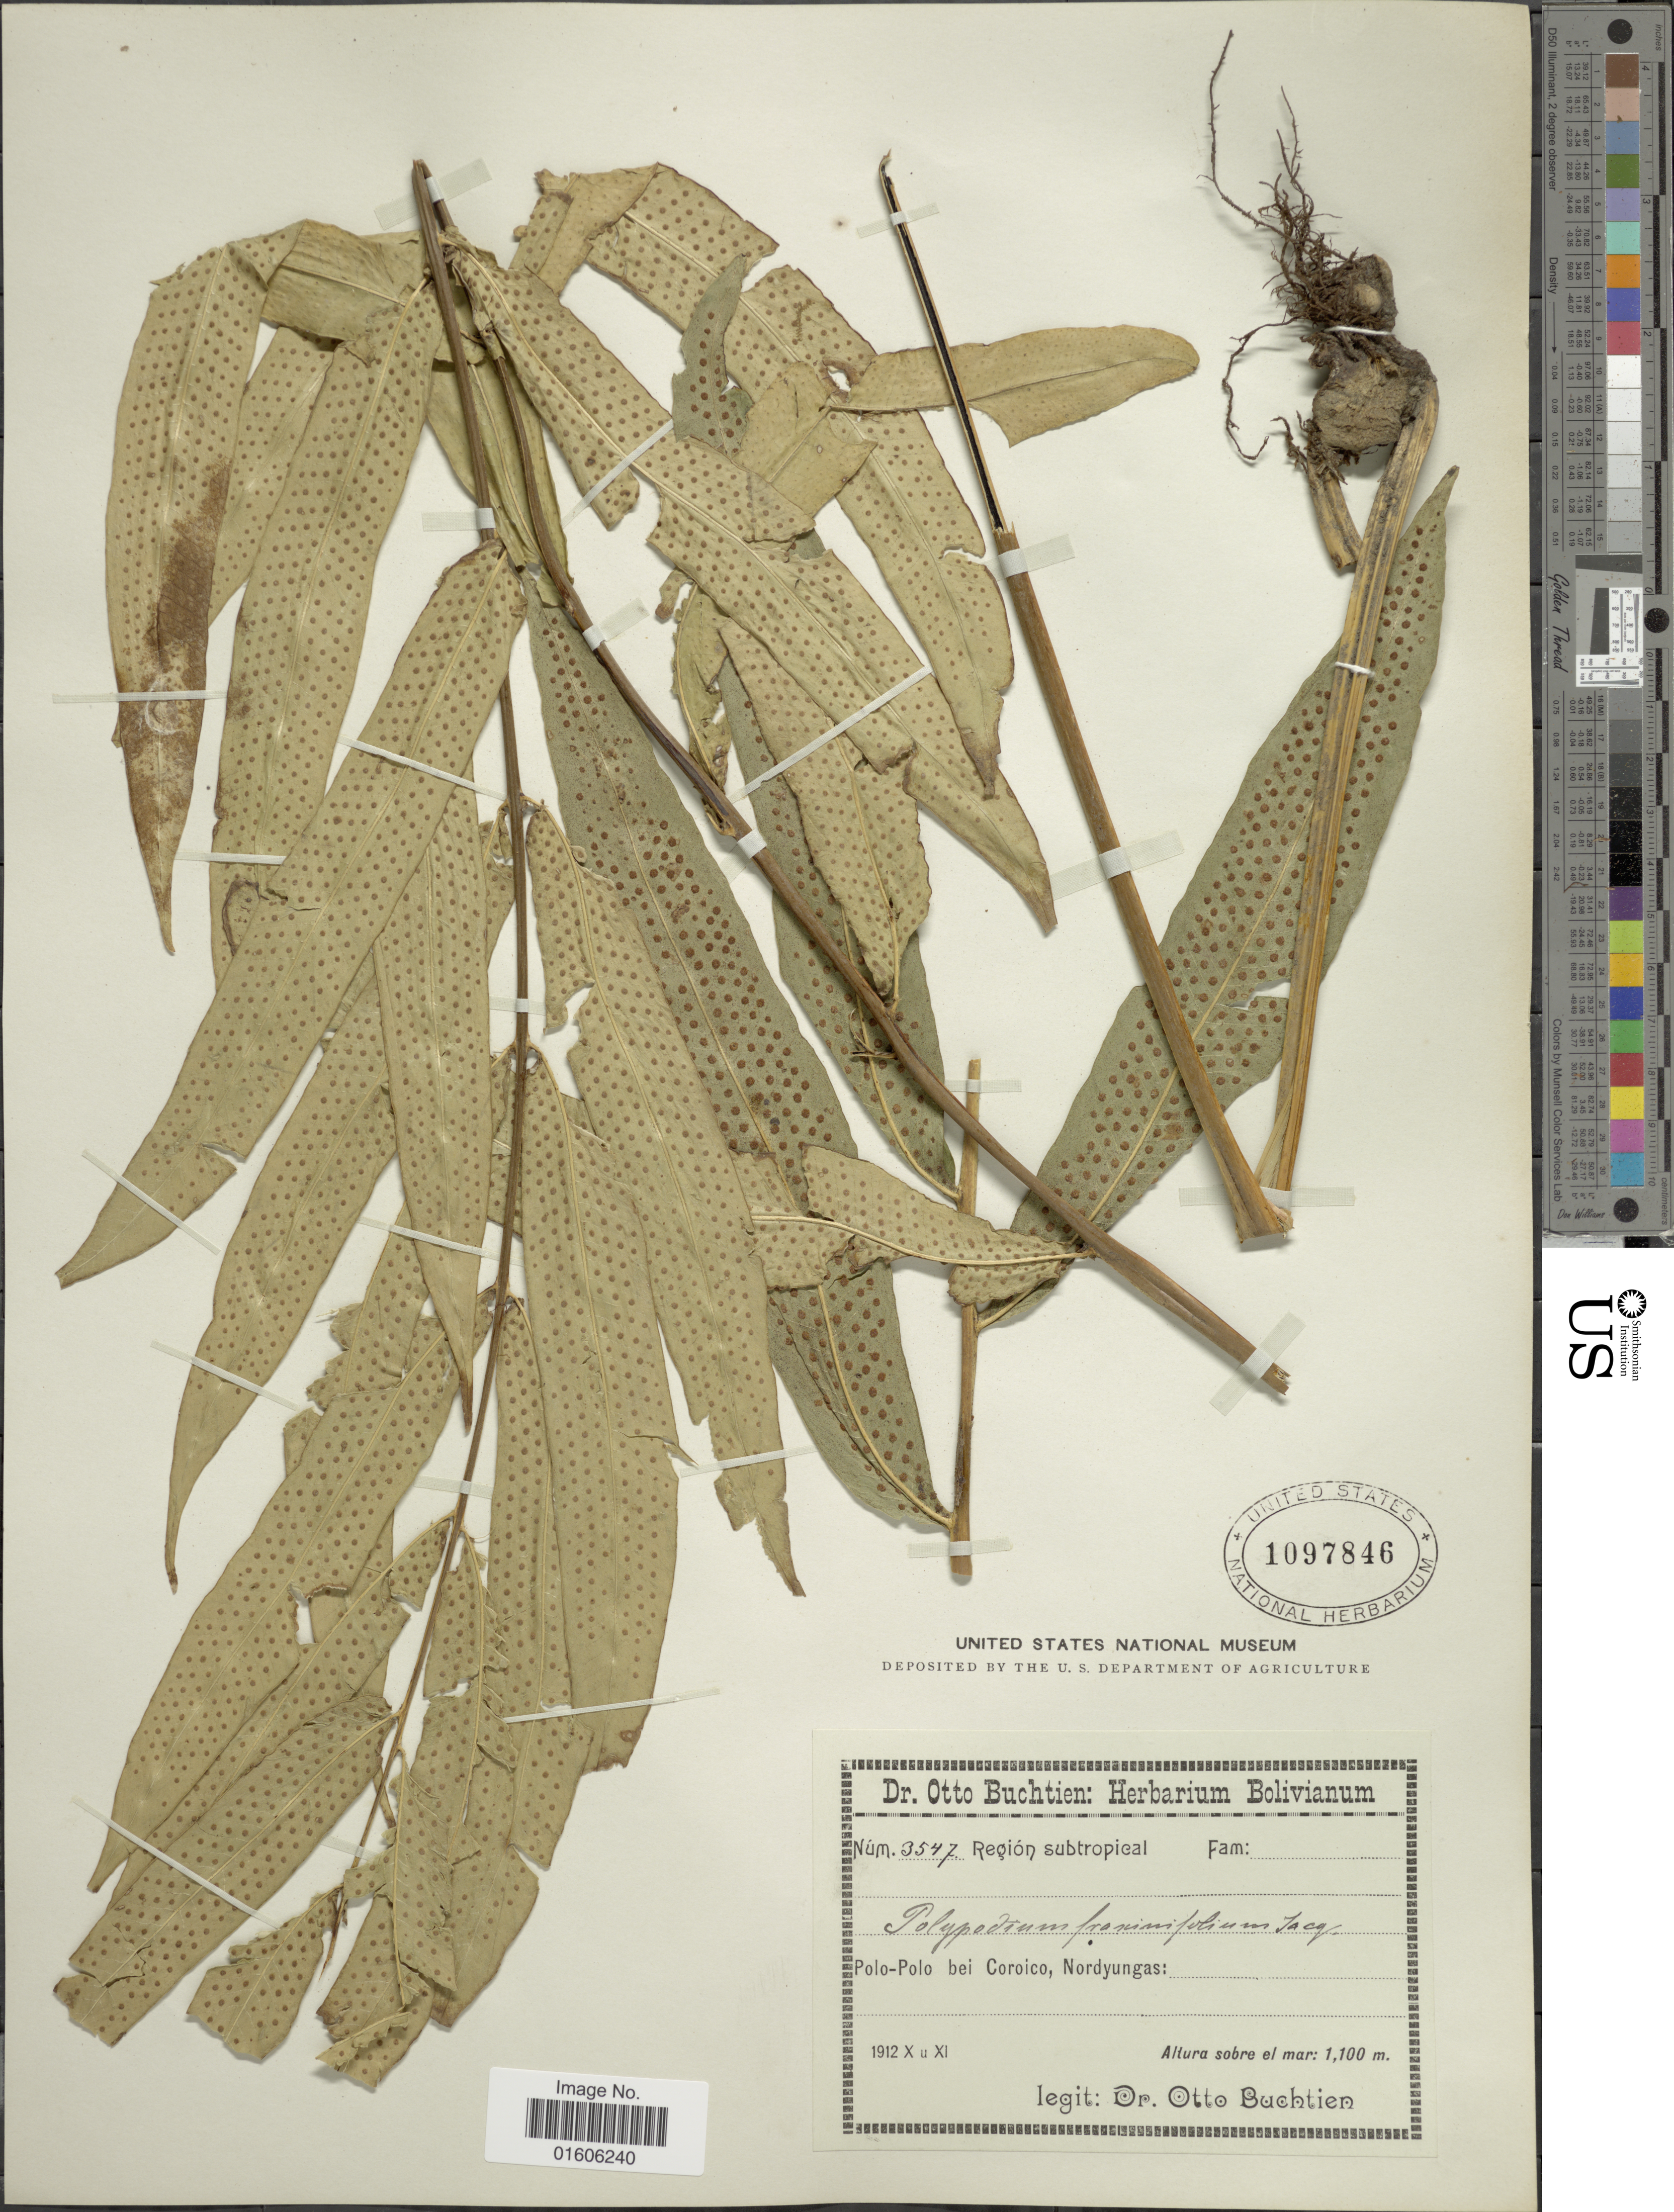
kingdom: Plantae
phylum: Tracheophyta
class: Polypodiopsida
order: Polypodiales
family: Polypodiaceae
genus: Serpocaulon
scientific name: Serpocaulon fraxinifolium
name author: (Jacq.) A.R. Sm.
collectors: O. Buchtien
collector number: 3547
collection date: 1912-10/1912-11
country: Bolivia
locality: Región subtropical. Polo-Polo bei Coroico, Nordyungas.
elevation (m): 1100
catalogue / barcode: US 1097846